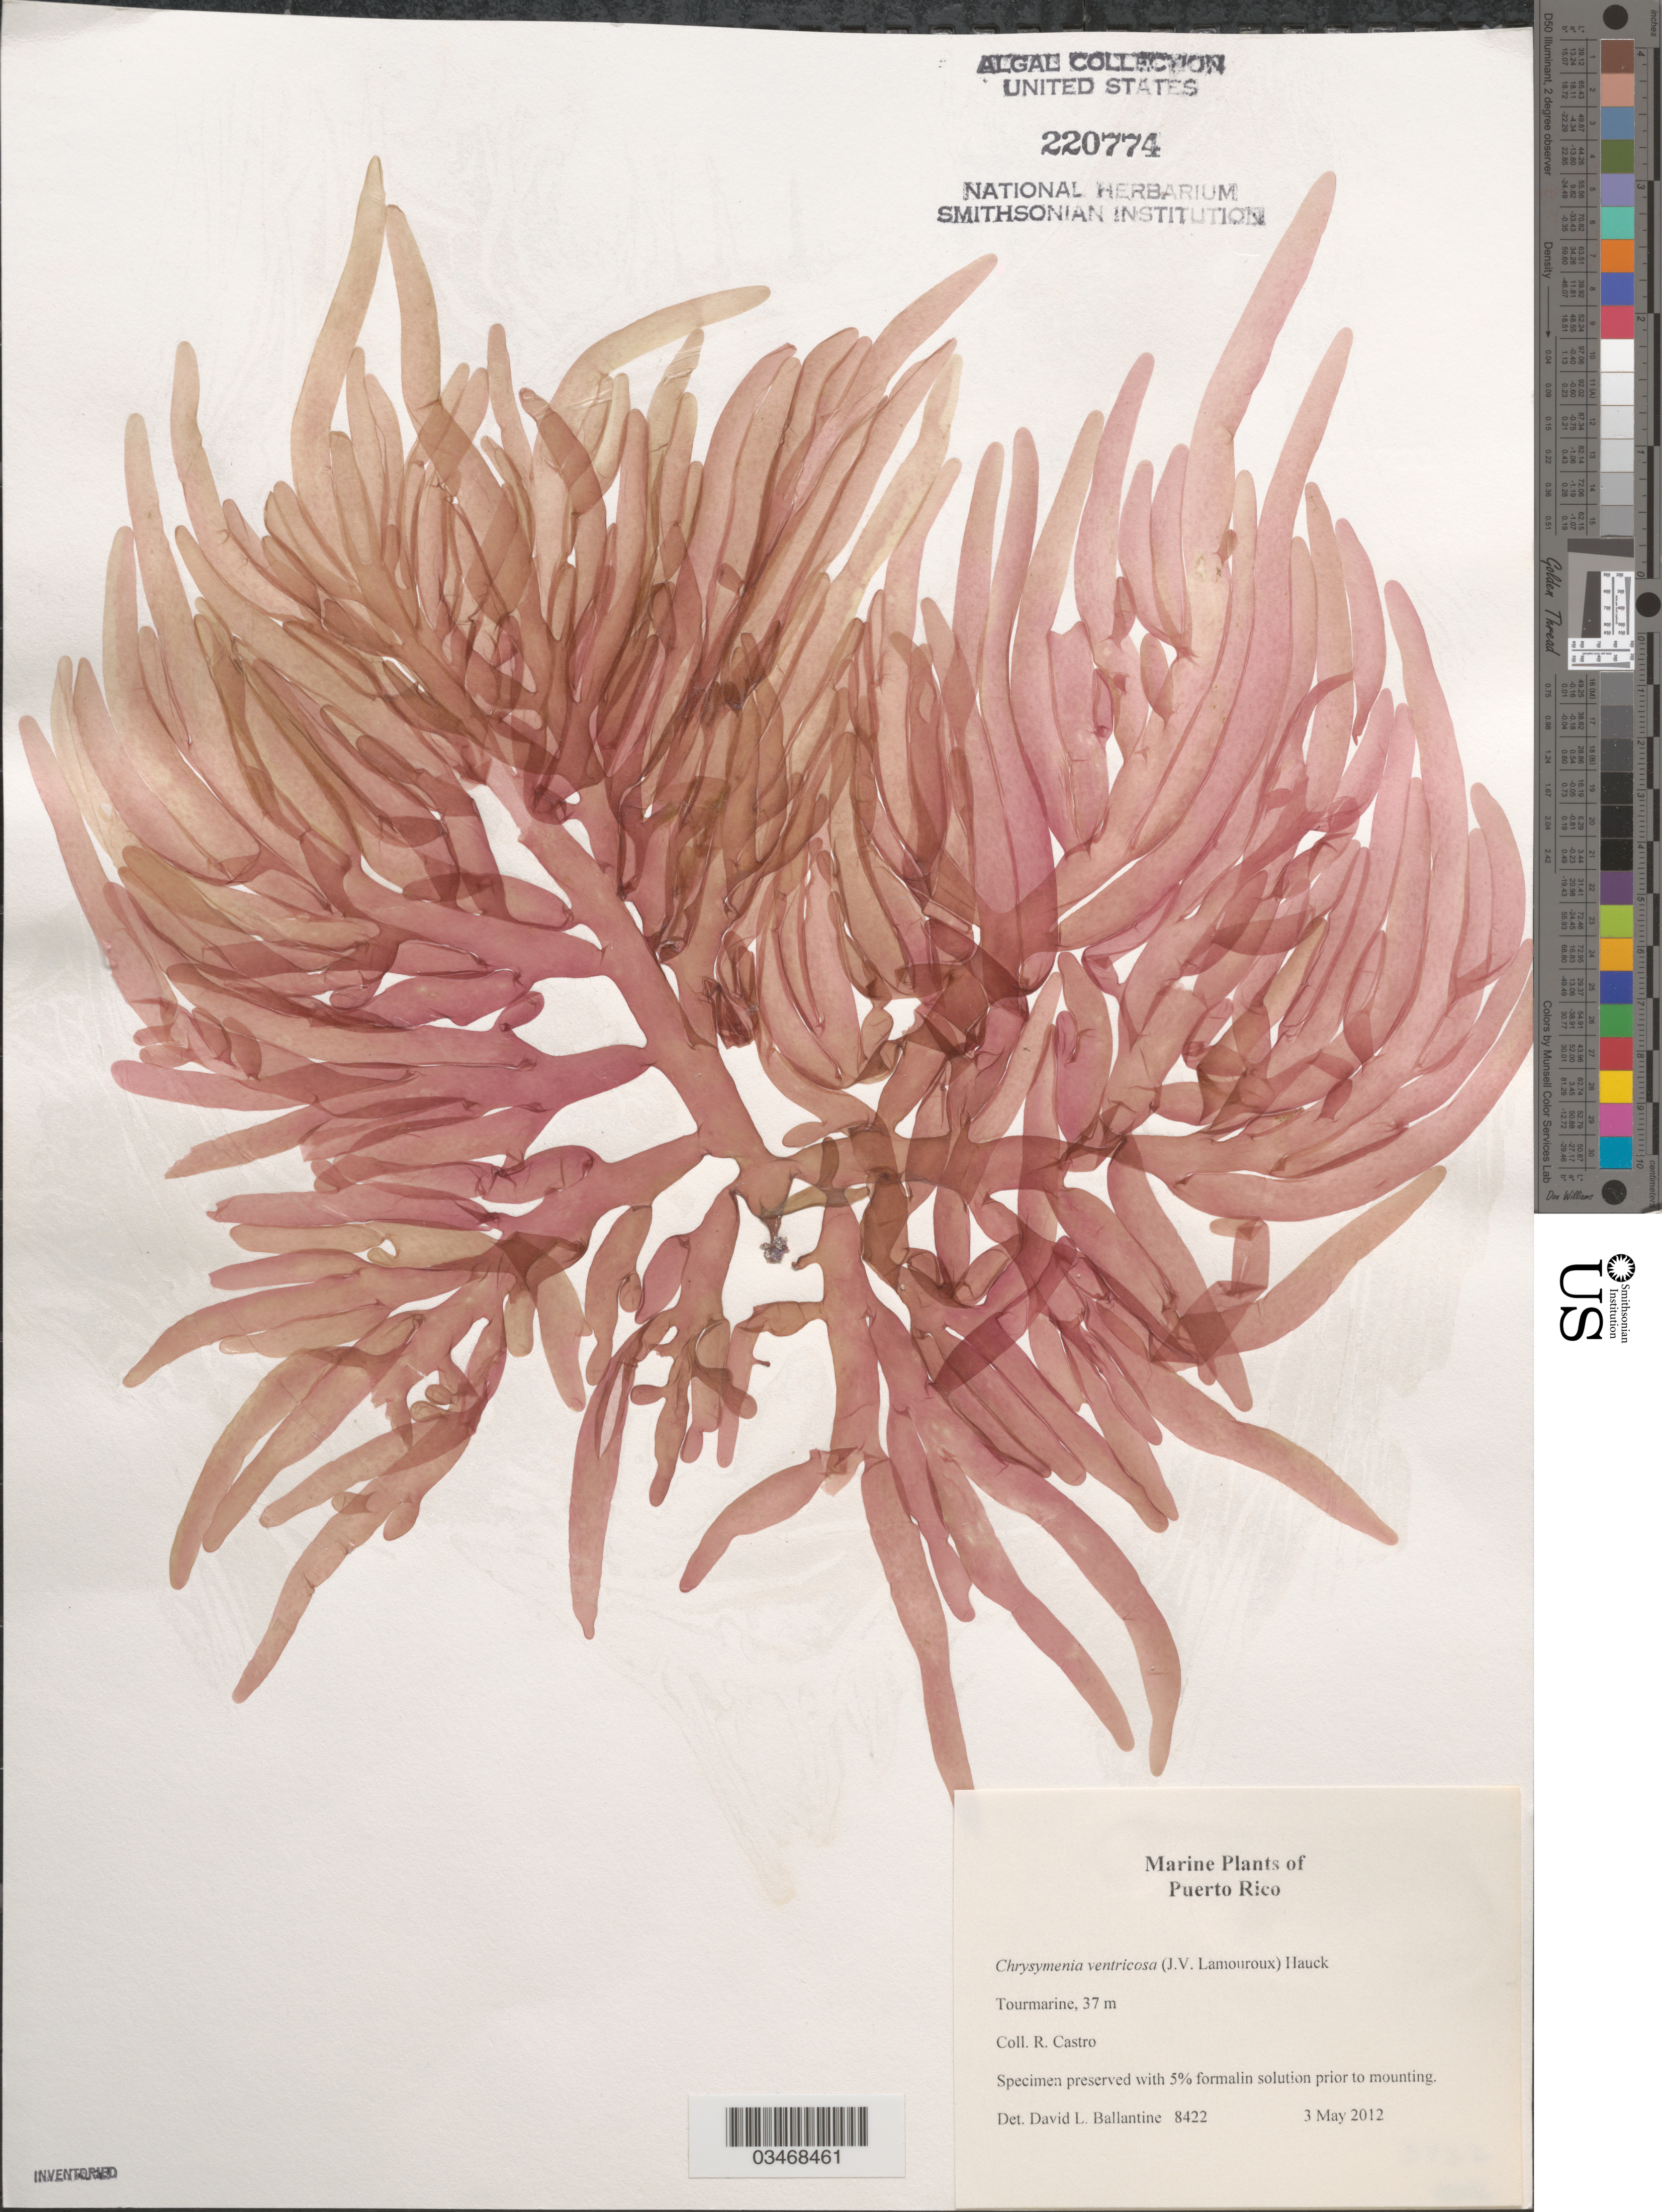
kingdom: Plantae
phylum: Rhodophyta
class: Florideophyceae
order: Rhodymeniales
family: Rhodymeniaceae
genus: Chrysymenia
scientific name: Chrysymenia ventricosa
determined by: Castro, R.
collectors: R. Castro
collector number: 8422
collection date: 2012-05-03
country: Puerto Rico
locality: Tourmarine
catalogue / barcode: US 220774